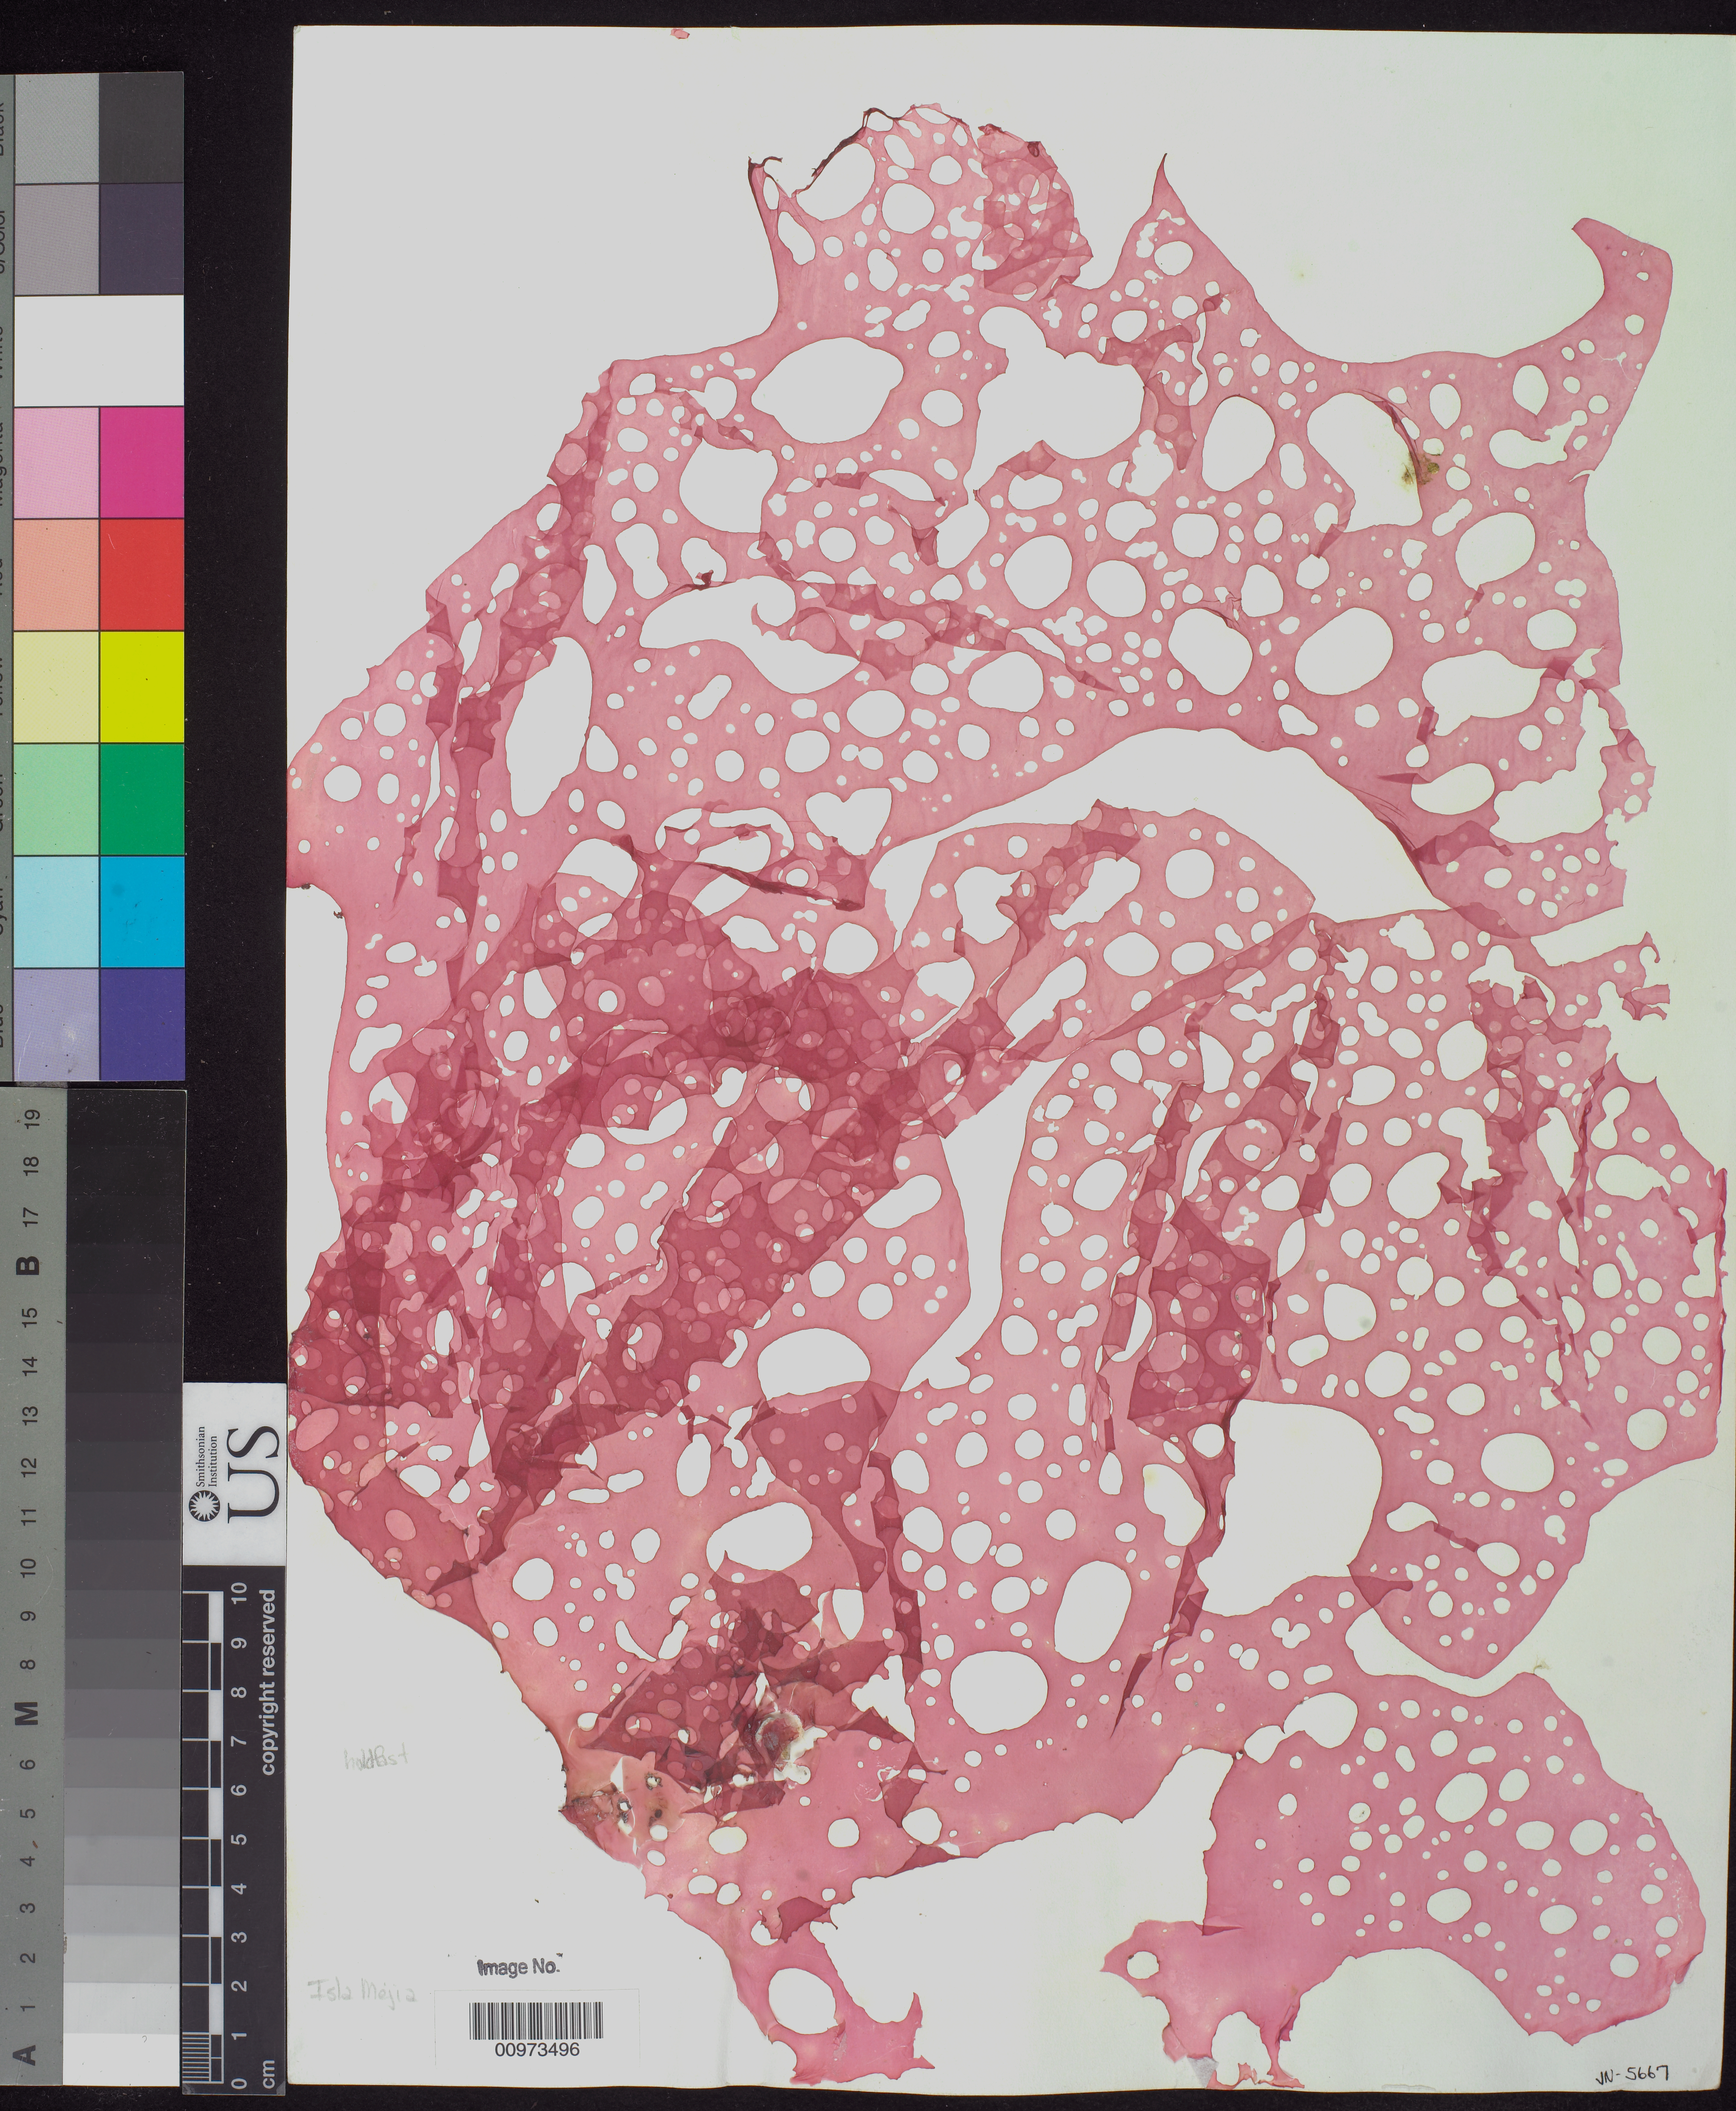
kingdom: Plantae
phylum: Rhodophyta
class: Florideophyceae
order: Gigartinales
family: Kallymeniaceae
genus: Kallymenia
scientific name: Kallymenia pertusa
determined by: Norris, James N.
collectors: J. N. Norris, J. Paul & K. Robertson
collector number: JN-5667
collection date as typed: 23 Apr 1974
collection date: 1974-04-23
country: Mexico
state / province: Baja California Norte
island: Isla Mejia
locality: East end of island, off north end of Isla Angel de la Guarda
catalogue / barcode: US 217346